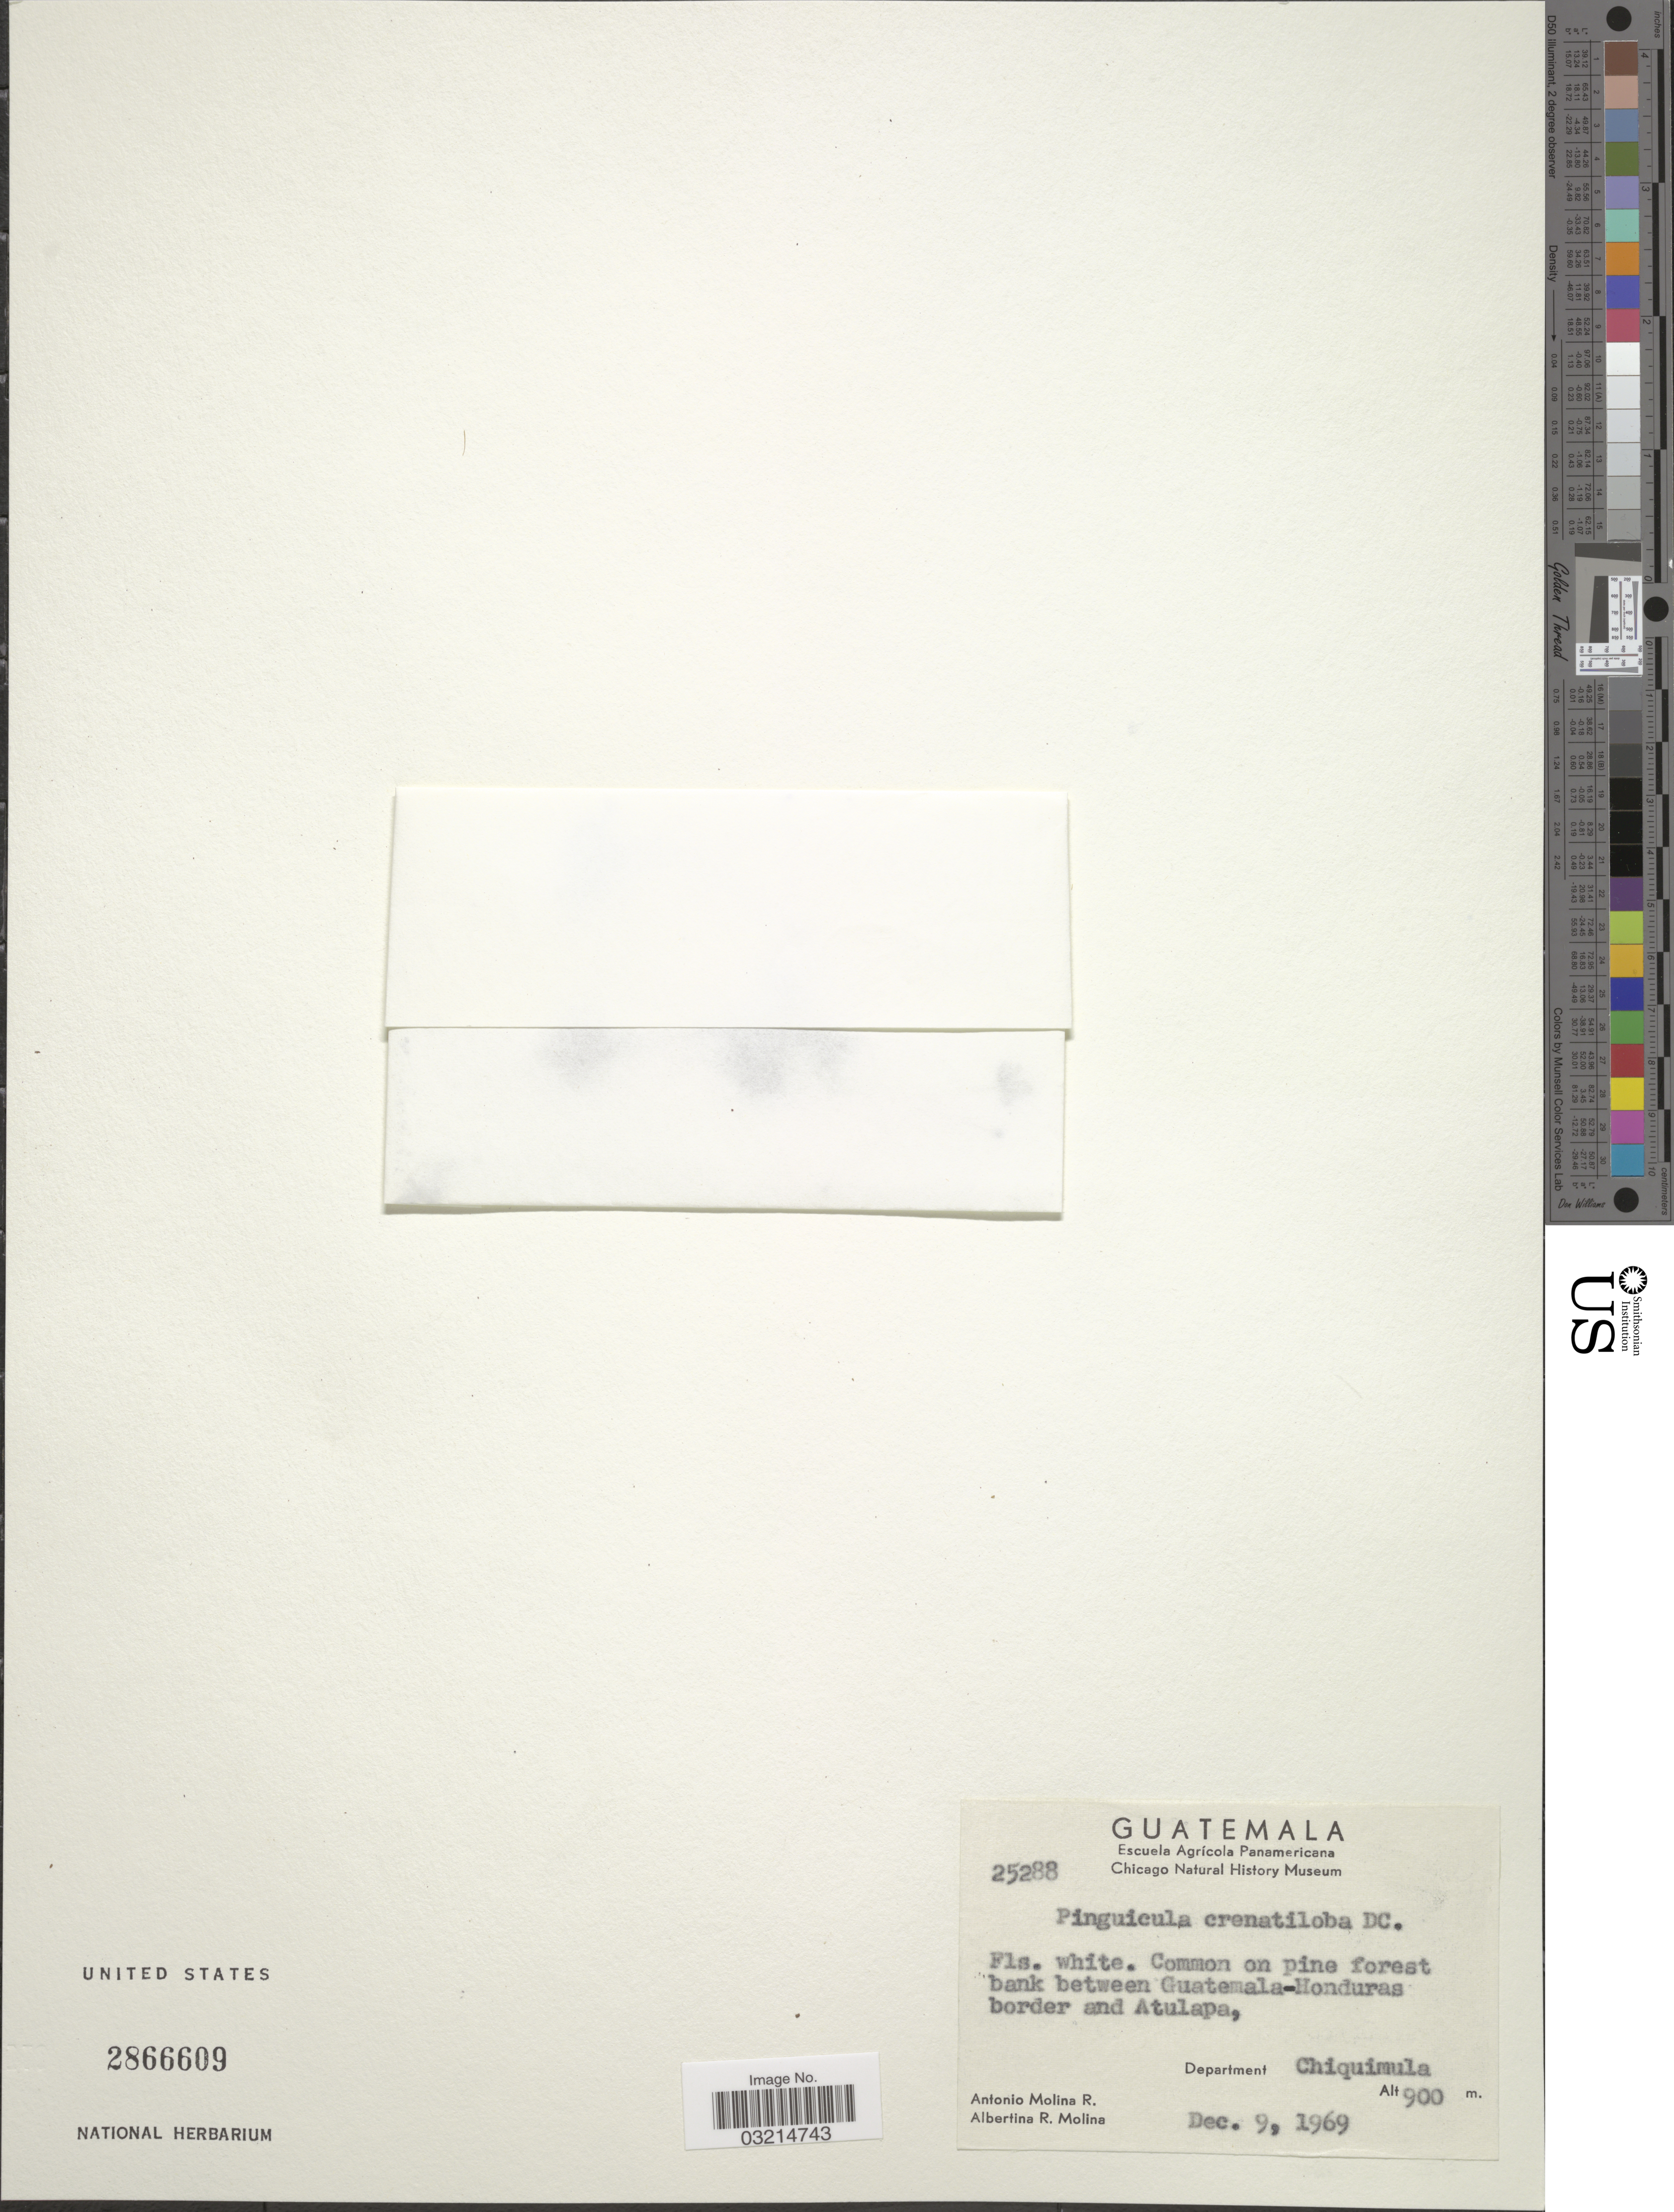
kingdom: Plantae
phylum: Tracheophyta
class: Magnoliopsida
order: Lamiales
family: Lentibulariaceae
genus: Pinguicula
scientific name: Pinguicula crenatiloba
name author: A. DC.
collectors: A. Molina R. & A. R. Molina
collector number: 25288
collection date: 1969-12-09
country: Guatemala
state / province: Chiquimula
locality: Common on pine forest bank between Guatemala-Honduras border and Atulapa, Department Chiquimula.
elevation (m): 900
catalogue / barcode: US 2866609